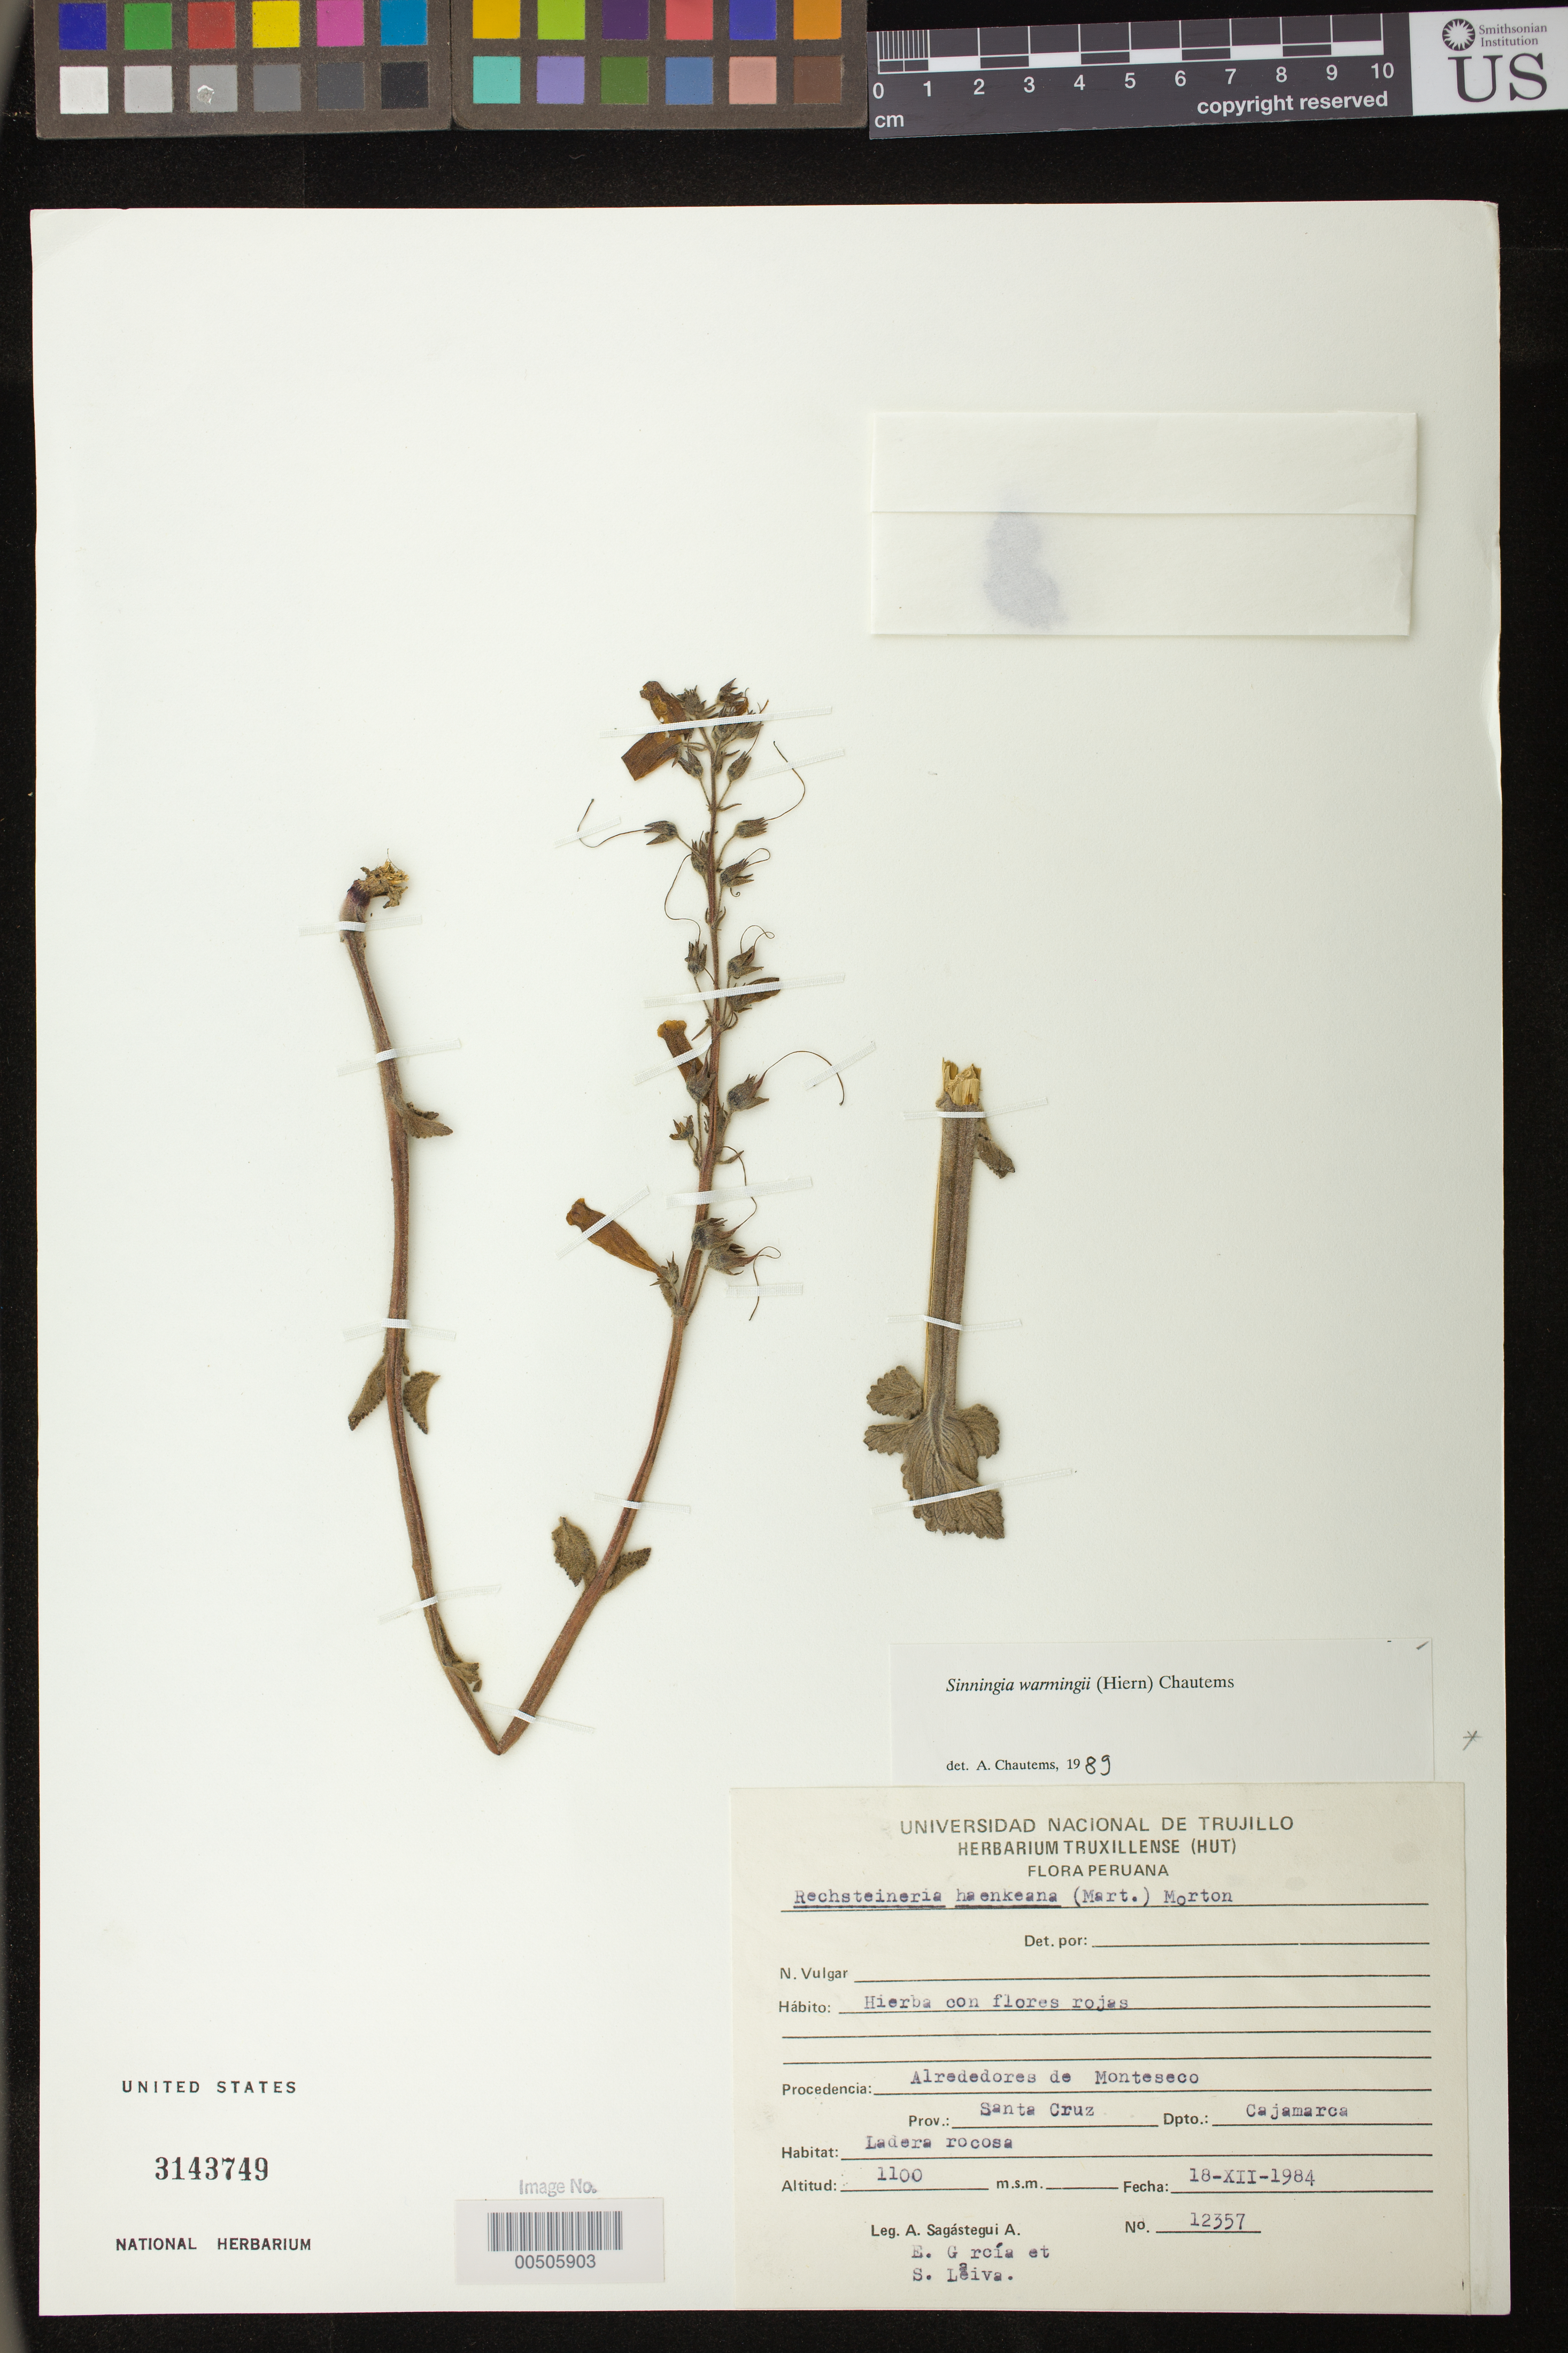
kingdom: Plantae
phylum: Tracheophyta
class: Magnoliopsida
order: Lamiales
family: Gesneriaceae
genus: Sinningia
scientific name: Sinningia warmingii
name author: (Hiern) Chautems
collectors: A. Sagástegui A., E. García & S. Leiva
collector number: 12357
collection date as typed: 18 Dec 1984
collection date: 1984-12-18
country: Peru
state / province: Cajamarca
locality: Jaen, Santa Cruz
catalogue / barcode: US 3143749